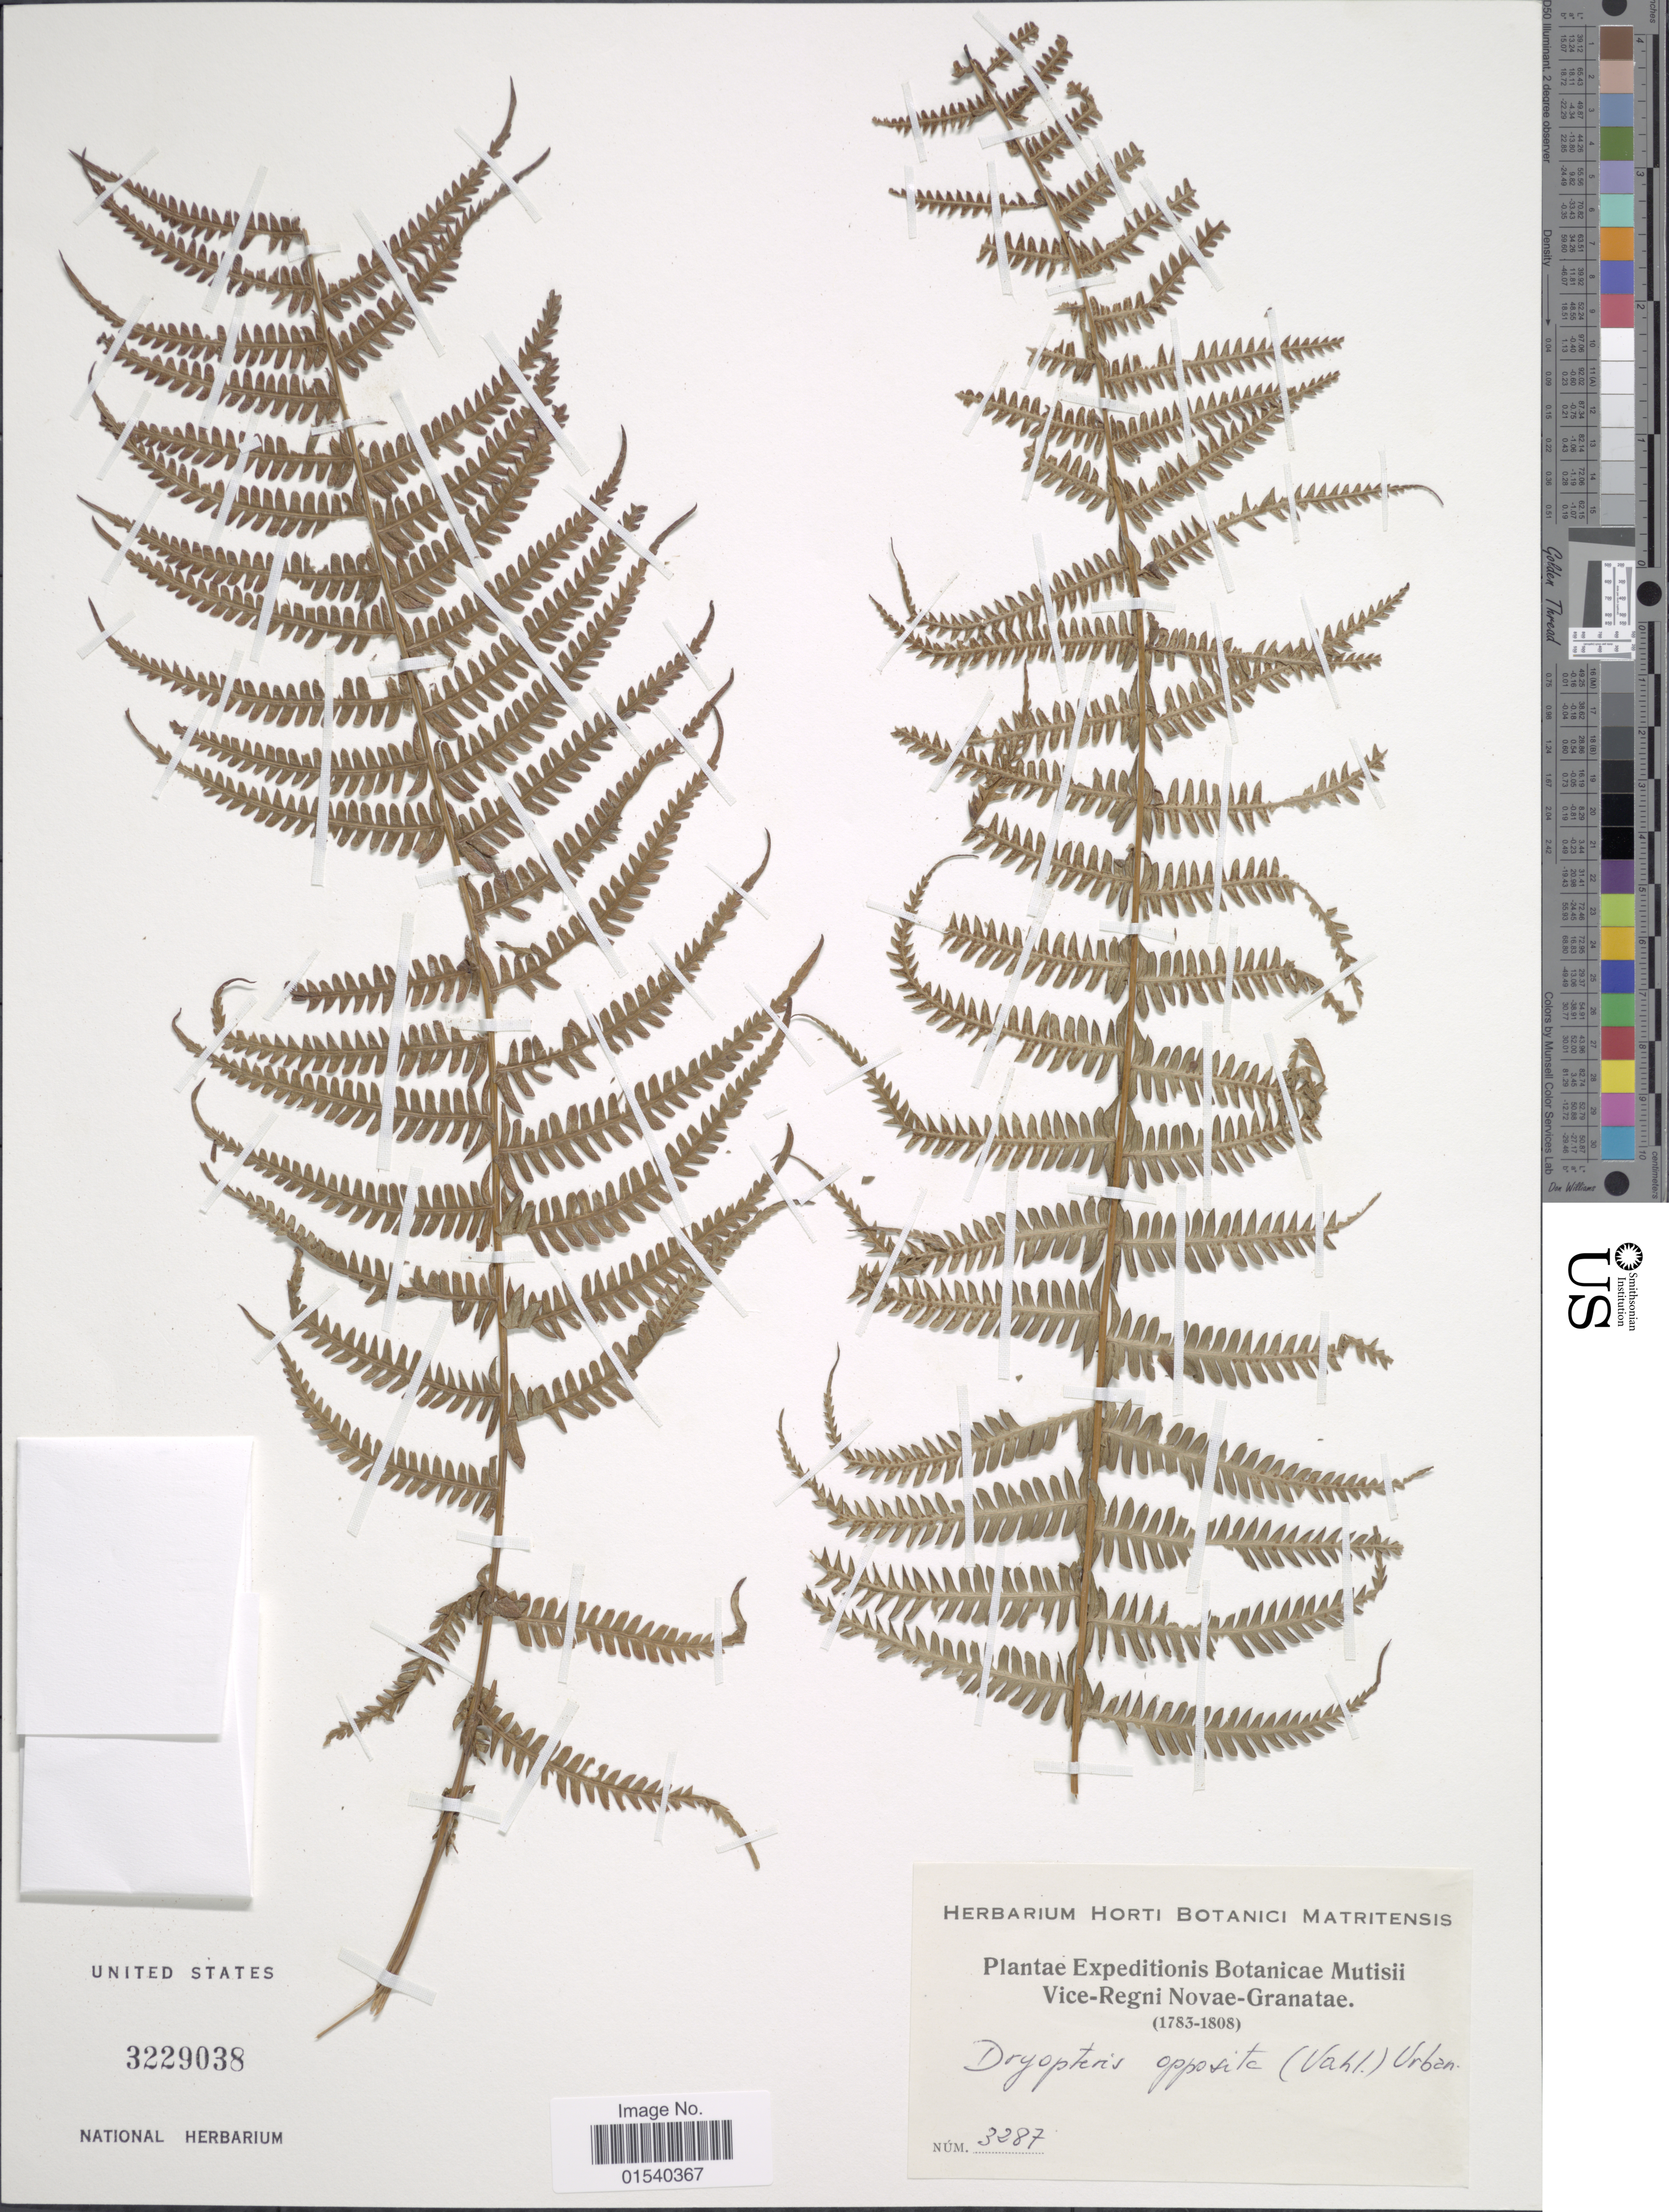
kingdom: Plantae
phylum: Tracheophyta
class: Polypodiopsida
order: Polypodiales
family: Thelypteridaceae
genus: Amauropelta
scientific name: Amauropelta opposita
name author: (Vahl) Pic. Serm.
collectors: Herbarium Horti Botanici Matritensis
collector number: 3287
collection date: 1783/1808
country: Colombia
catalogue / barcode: US 3229038